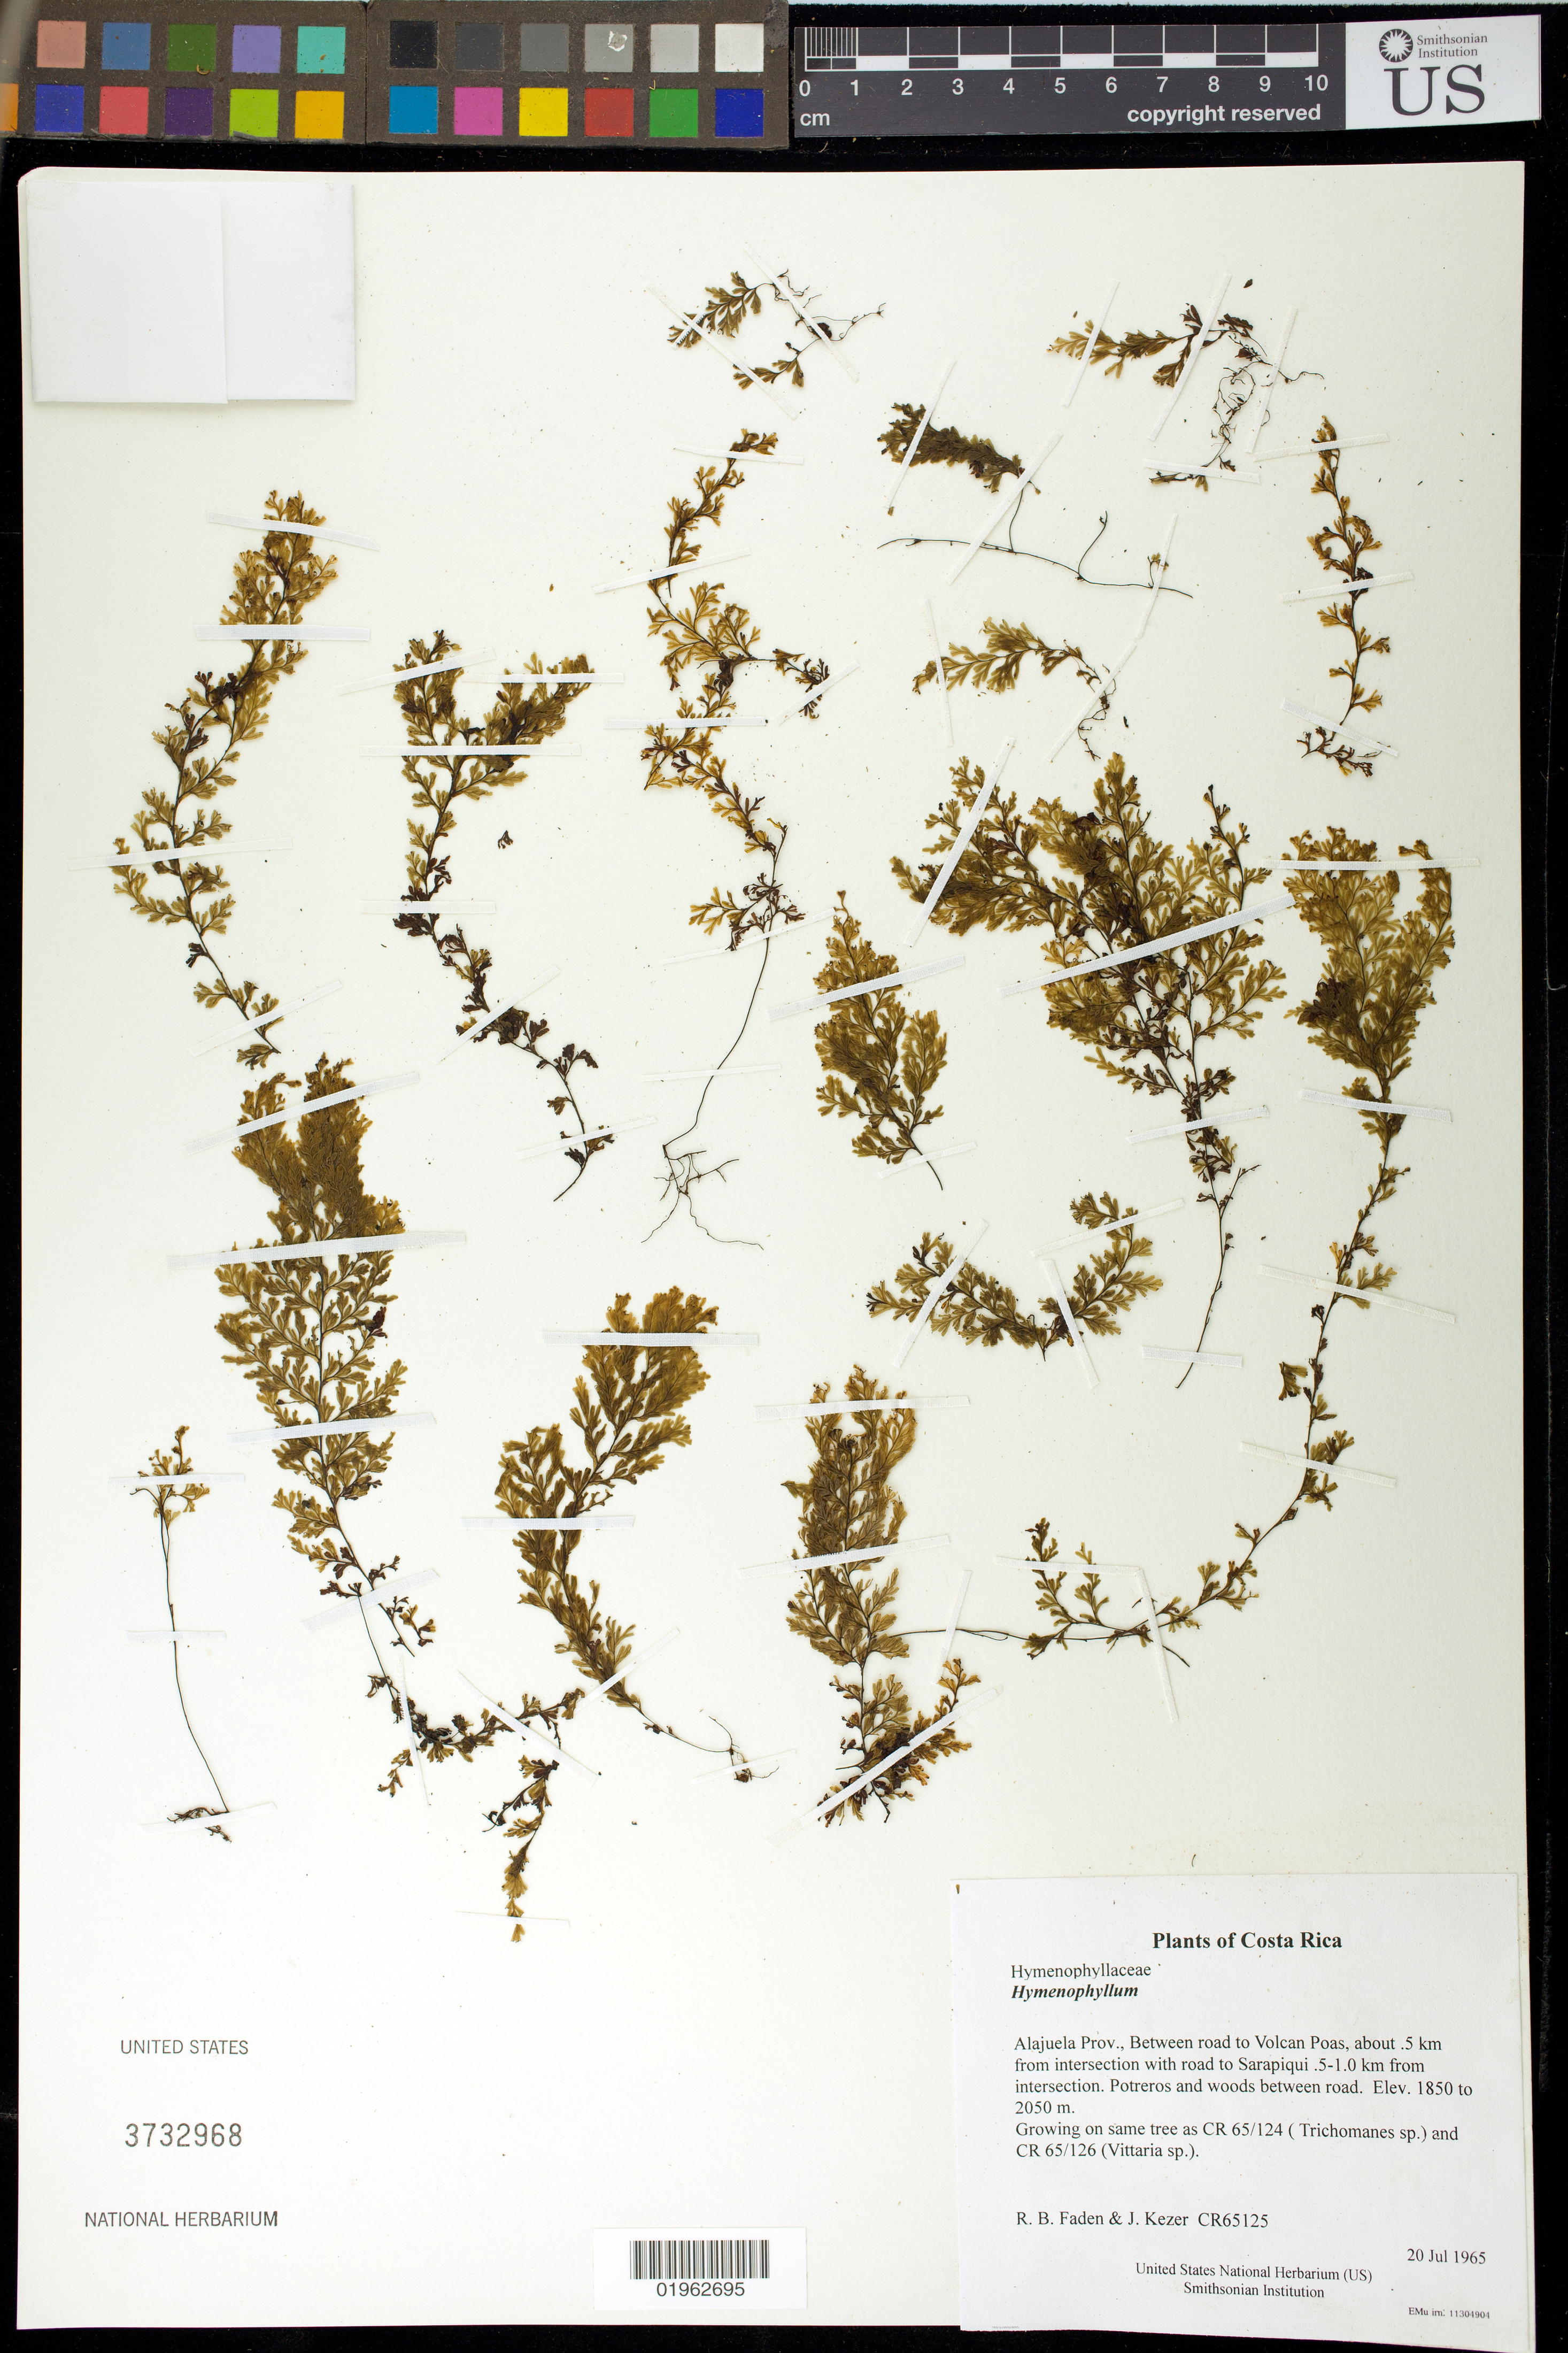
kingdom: Plantae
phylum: Tracheophyta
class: Polypodiopsida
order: Hymenophyllales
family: Hymenophyllaceae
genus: Hymenophyllum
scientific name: Hymenophyllum sp.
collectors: R. B. Faden & J. Kezer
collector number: CR65125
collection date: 1965-07-20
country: Costa Rica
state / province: Alajuela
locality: Between road to Volcan Poas, about .5 km from intersection with road to Sarapiqui .5-1.0 km from intersection. Potreros and woods between road.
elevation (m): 1850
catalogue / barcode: US 3732968